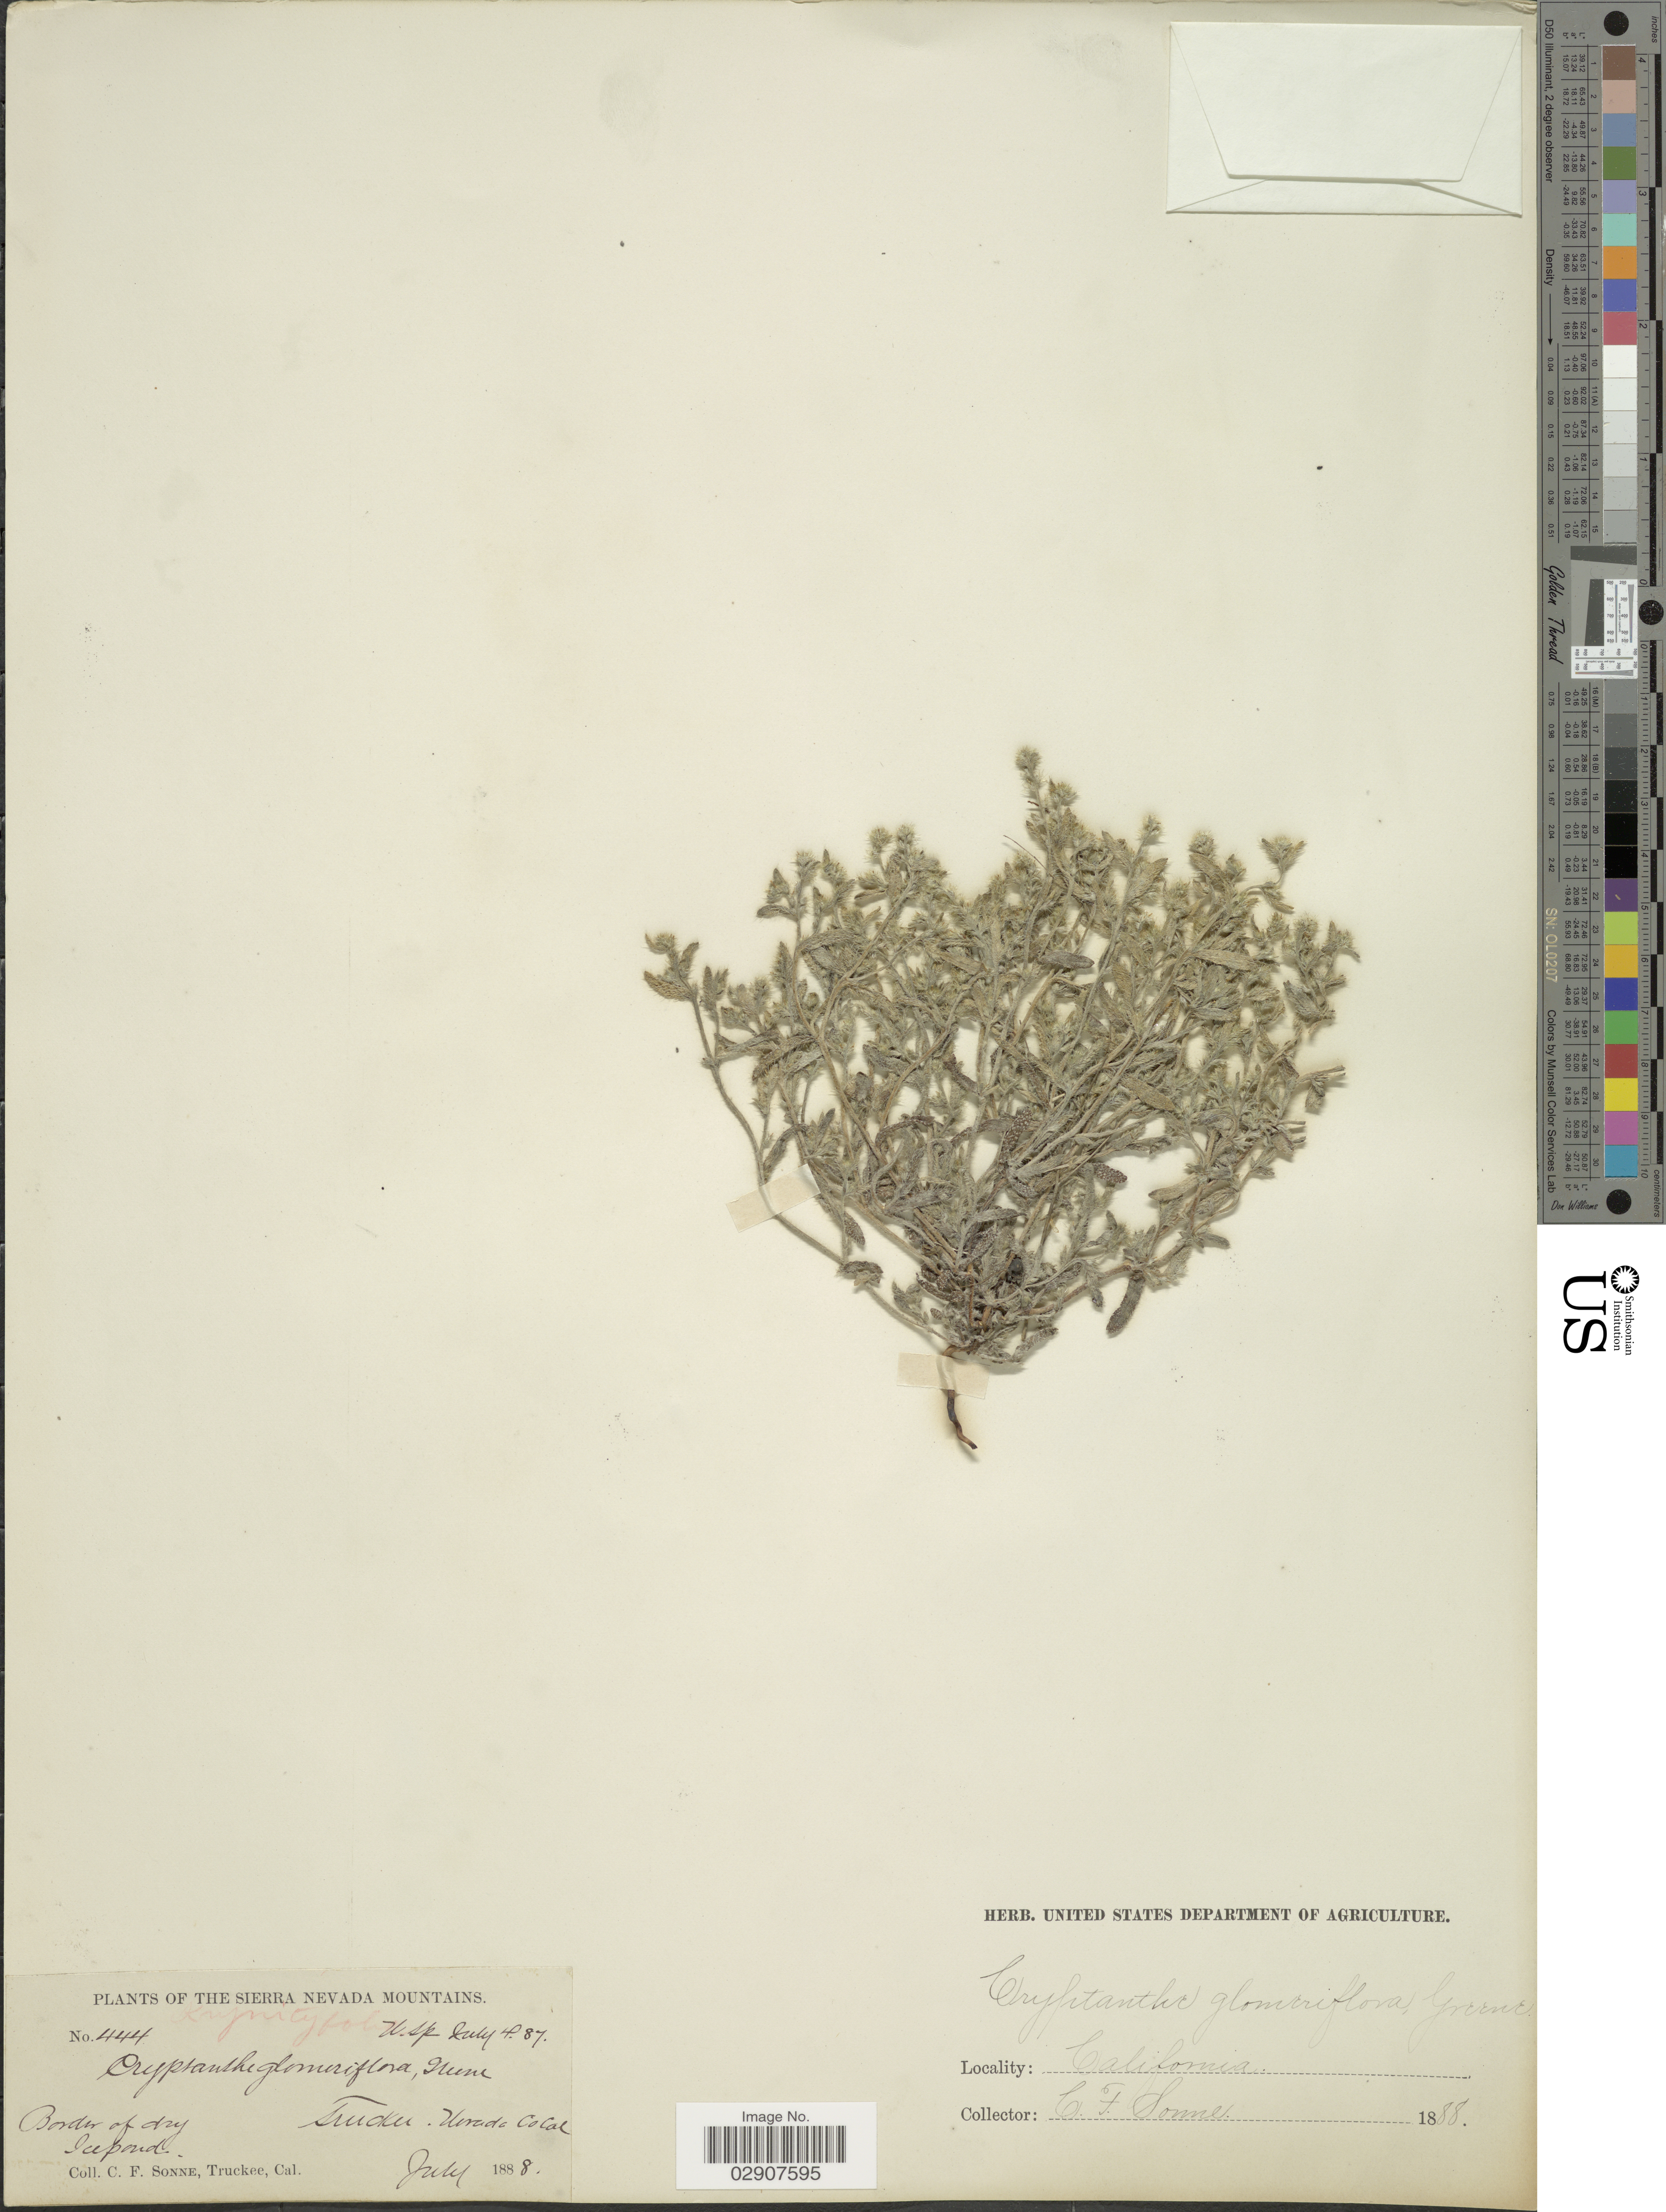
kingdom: Plantae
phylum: Tracheophyta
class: Magnoliopsida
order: Boraginales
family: Boraginaceae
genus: Cryptantha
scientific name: Cryptantha glomeriflora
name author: S.W. Greene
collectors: C. Sonne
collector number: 444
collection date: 1888-07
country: United States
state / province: California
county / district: Nevada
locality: The Sierra Nevada Mountains, Border of dry Icepond, Truckee, Nevada Co.